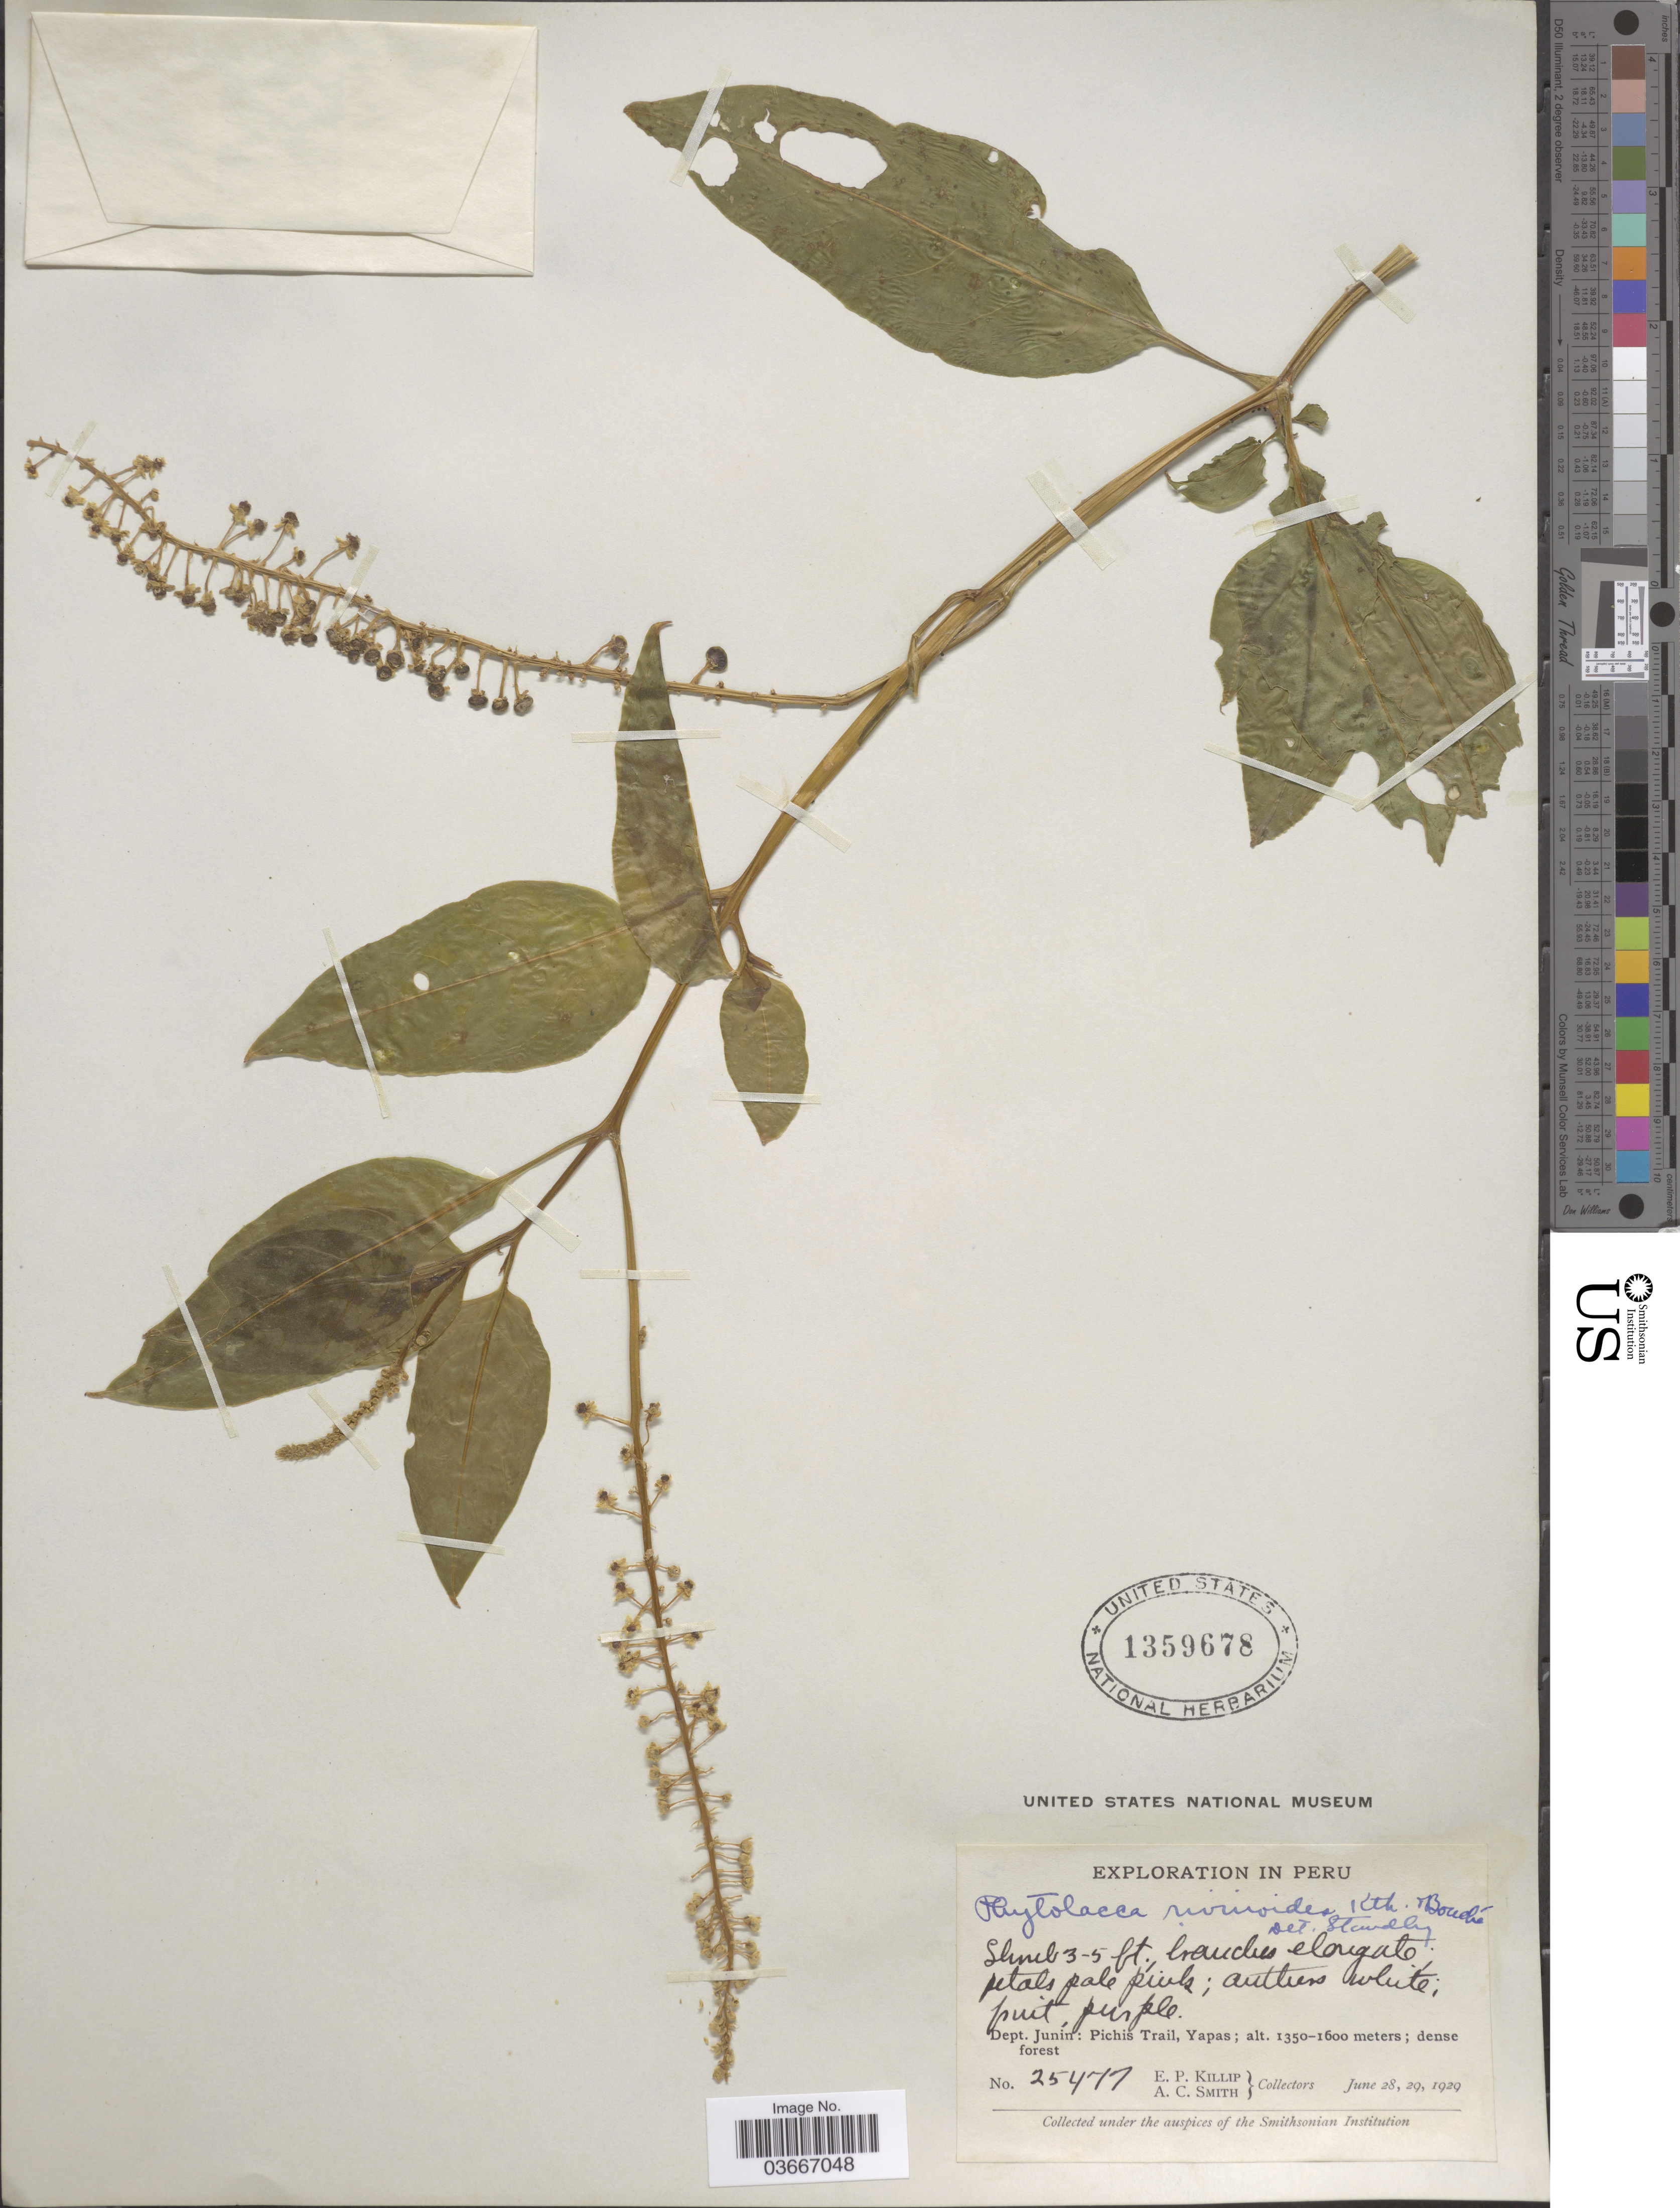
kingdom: Plantae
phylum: Tracheophyta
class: Magnoliopsida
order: Caryophyllales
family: Phytolaccaceae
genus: Phytolacca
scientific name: Phytolacca rivinoides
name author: Kunth & C.D. Bouché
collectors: E. P. Killip & A. C. Smith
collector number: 25477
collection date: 1929-06-28/1929-06-29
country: Peru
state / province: Junín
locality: Dept. Junín: Pichis Trail.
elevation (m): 1350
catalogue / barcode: US 1359678